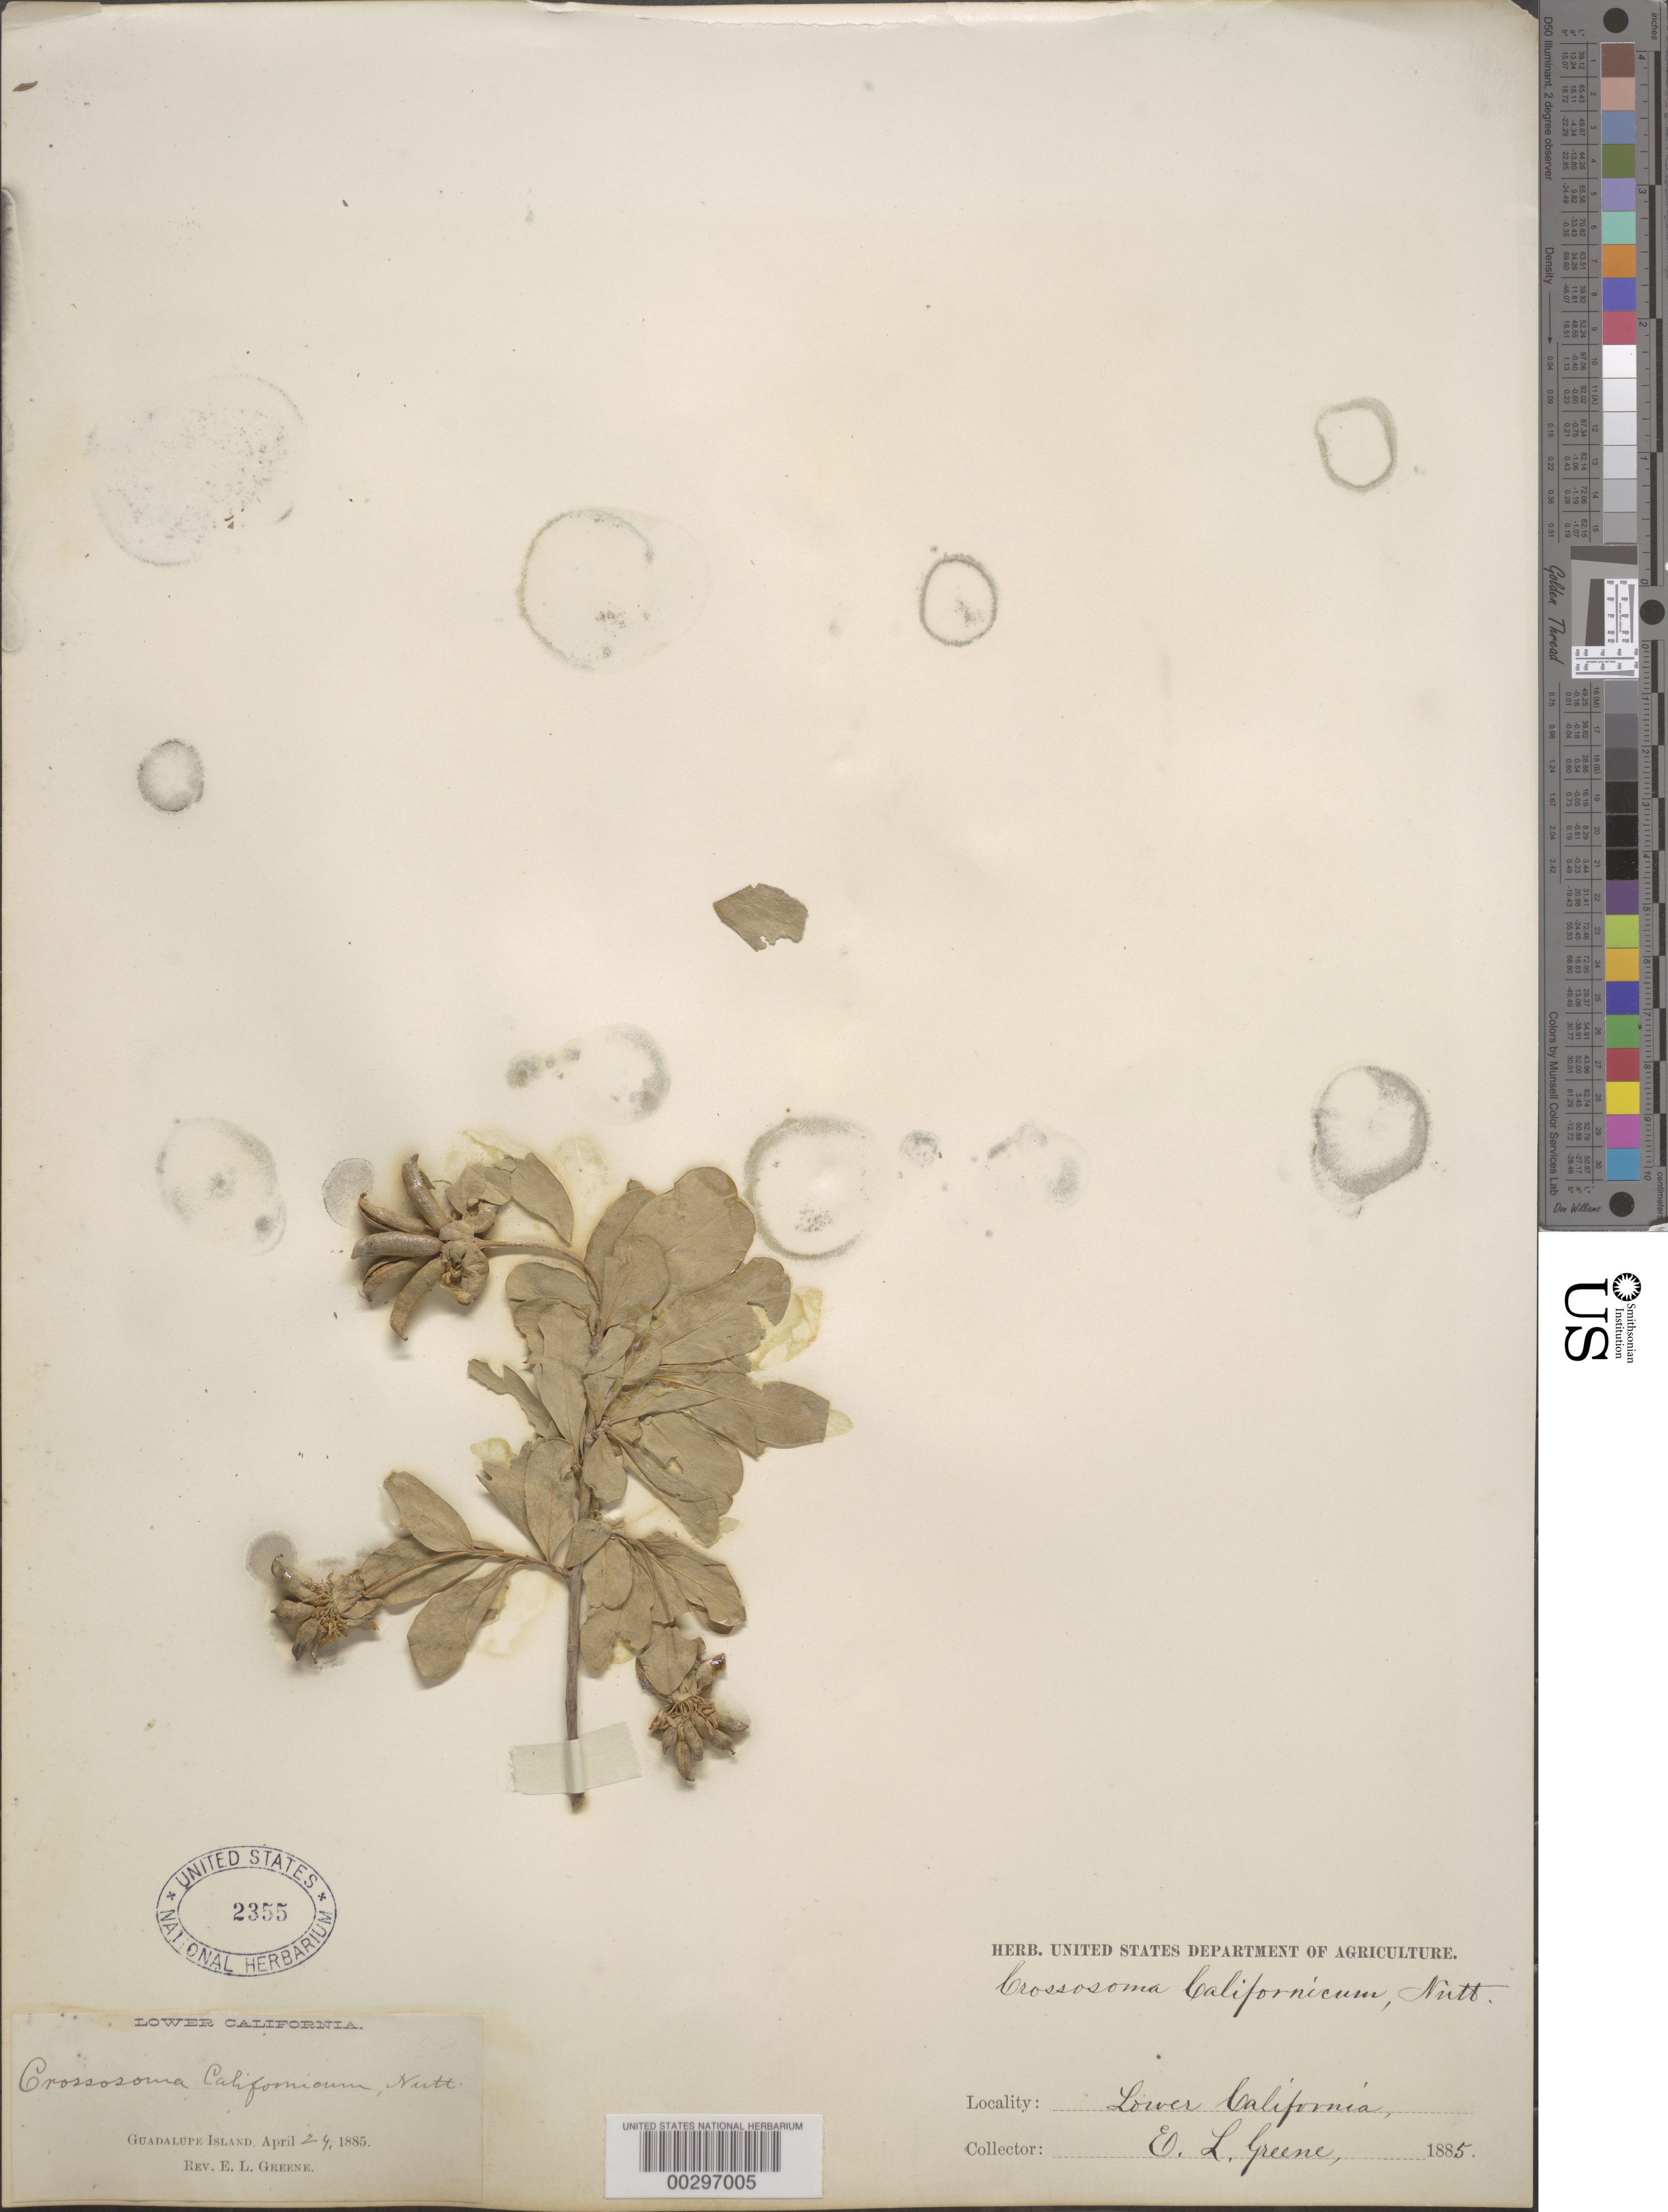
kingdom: Plantae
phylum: Tracheophyta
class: Magnoliopsida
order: Crossosomatales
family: Crossosomataceae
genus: Crossosoma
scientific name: Crossosoma bigelovii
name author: S. Watson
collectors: E. L. Greene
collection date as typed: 24 Apr 1885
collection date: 1885-04-24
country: Mexico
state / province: Baja California Norte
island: Guadalupe Island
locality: Guadelupe I.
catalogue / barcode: US 2355